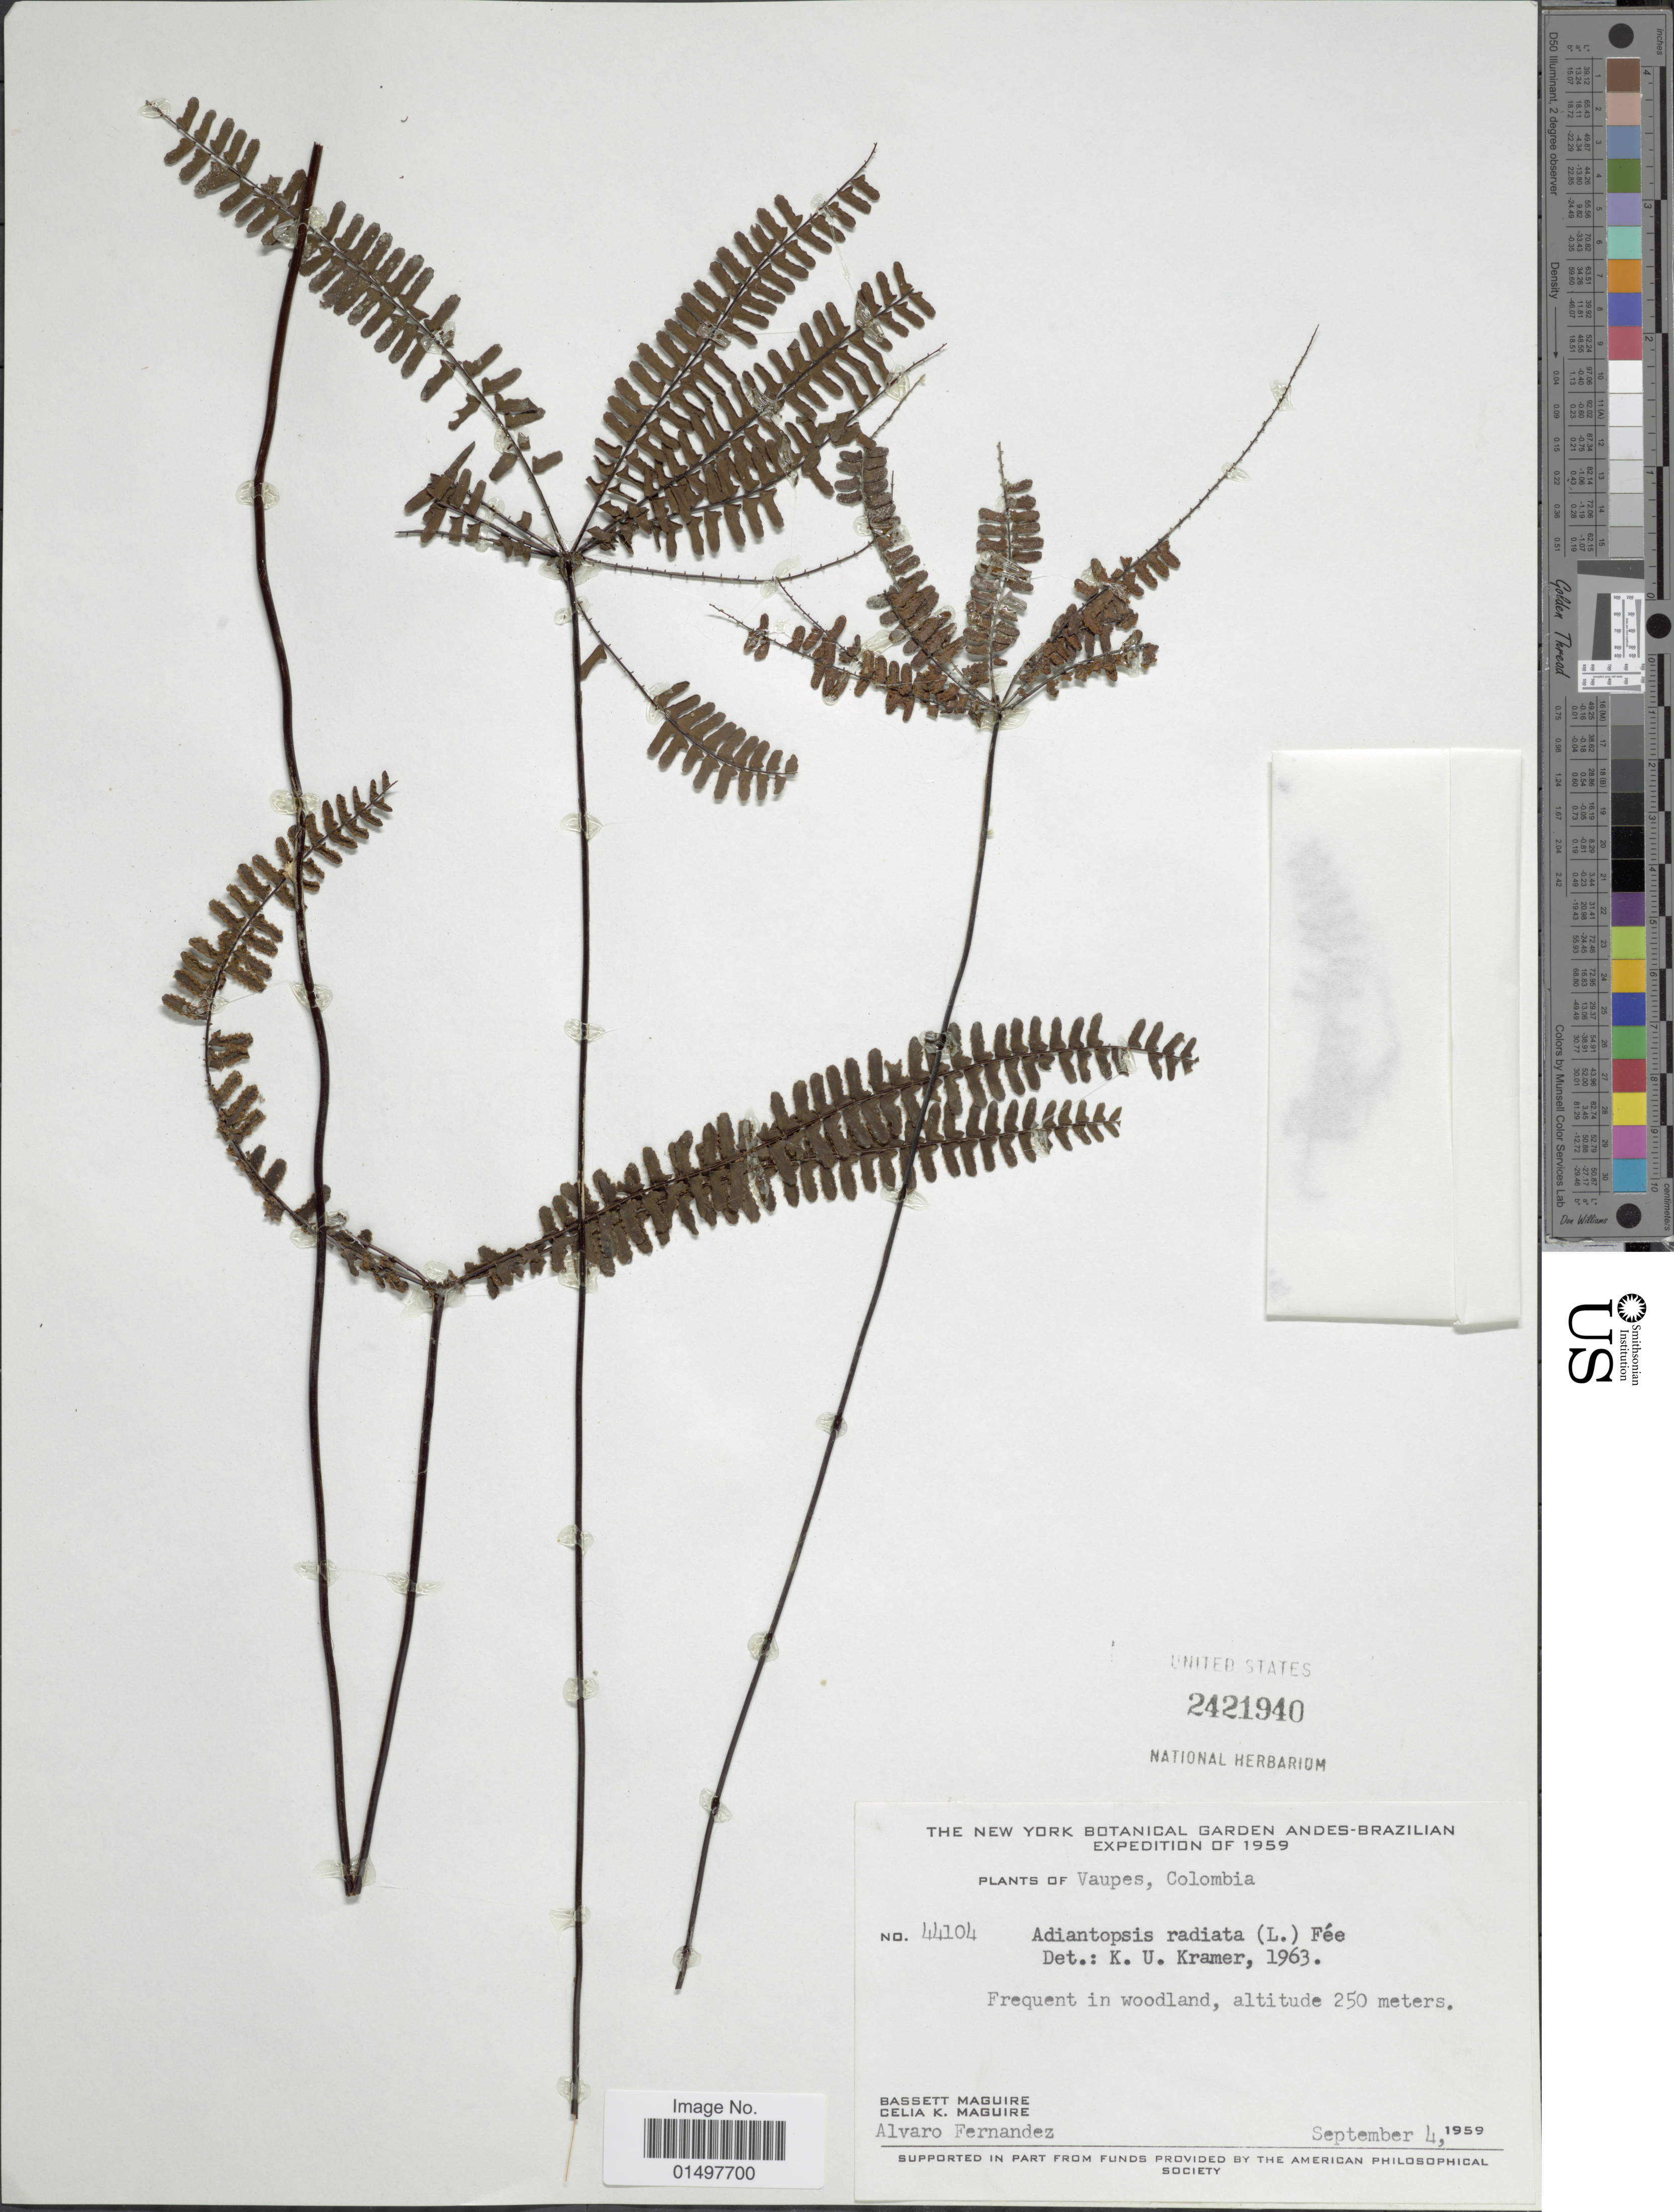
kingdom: Plantae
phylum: Tracheophyta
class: Polypodiopsida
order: Polypodiales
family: Pteridaceae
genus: Adiantopsis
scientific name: Adiantopsis radiata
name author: (L.) Fée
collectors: B. Maguire, C. K. Maguire & A. Fernández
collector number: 44104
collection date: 1959-09-04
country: Colombia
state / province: Vaupés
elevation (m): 250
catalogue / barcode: US 2421940